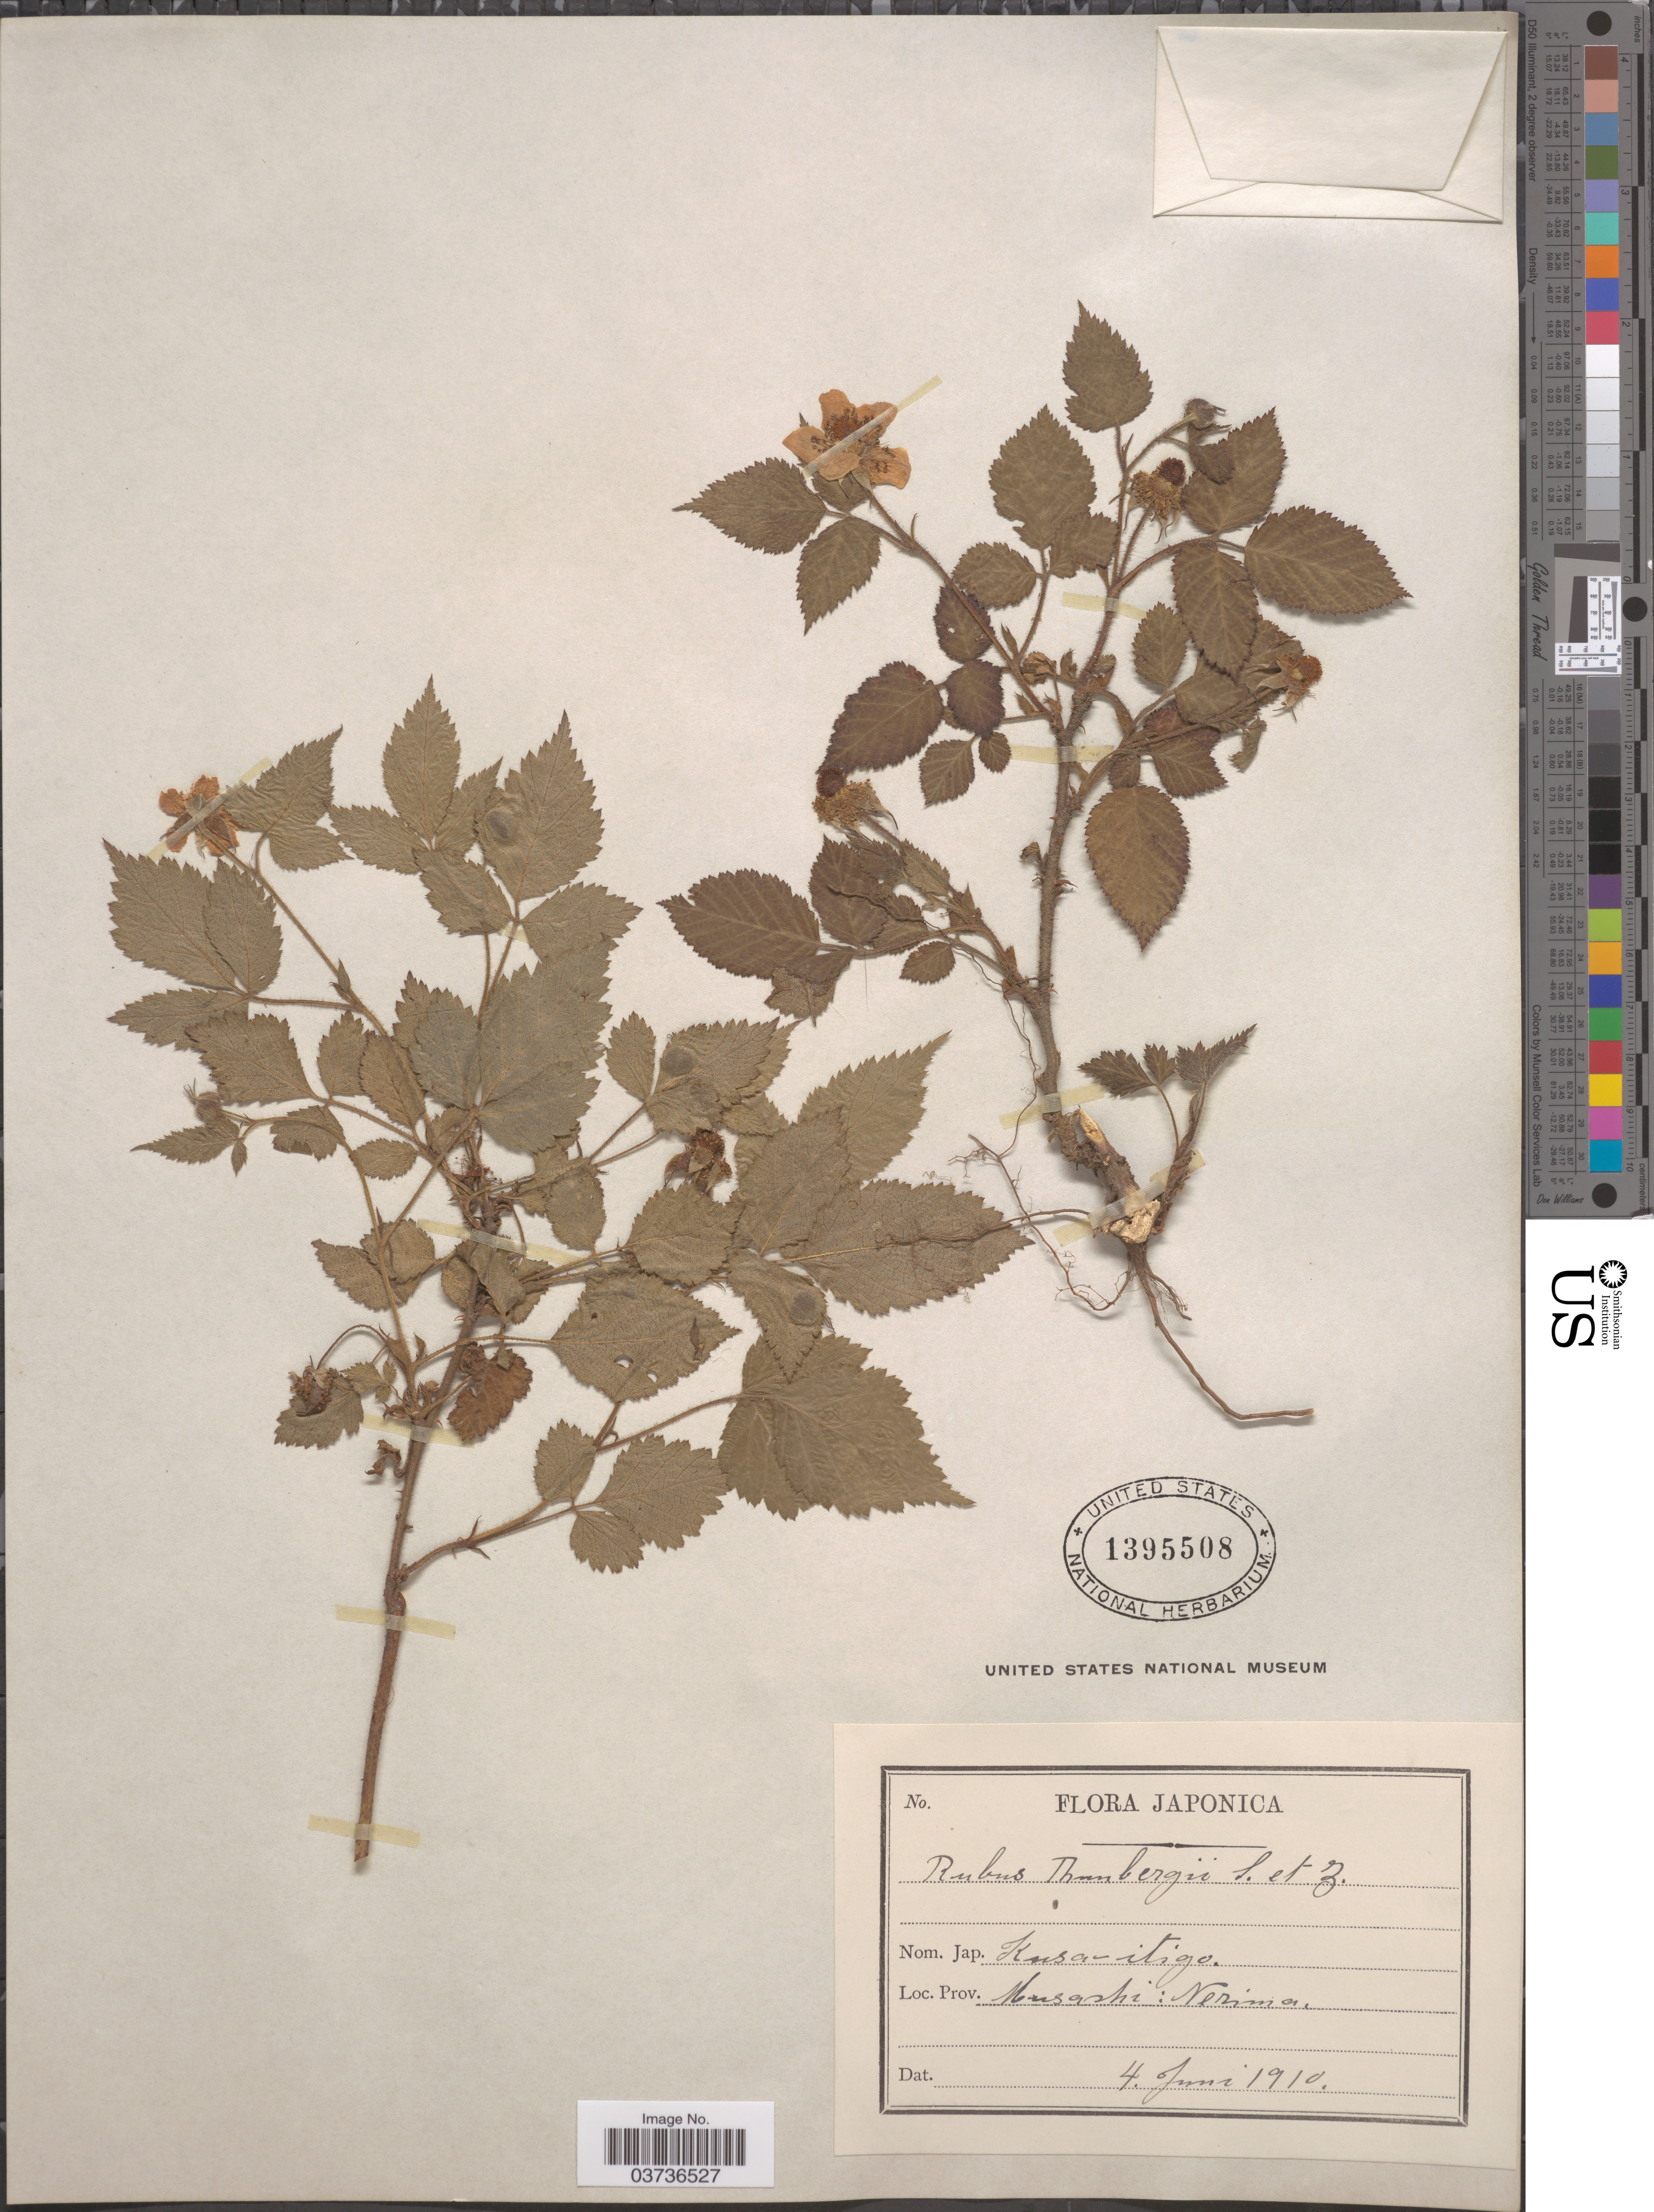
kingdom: Plantae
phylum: Tracheophyta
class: Magnoliopsida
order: Rosales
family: Rosaceae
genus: Rubus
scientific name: Rubus thunbergii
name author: Siebold & Zucc.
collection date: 1910-06-04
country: Japan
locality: Prov. Musashi: Nerima.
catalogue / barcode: US 1395508